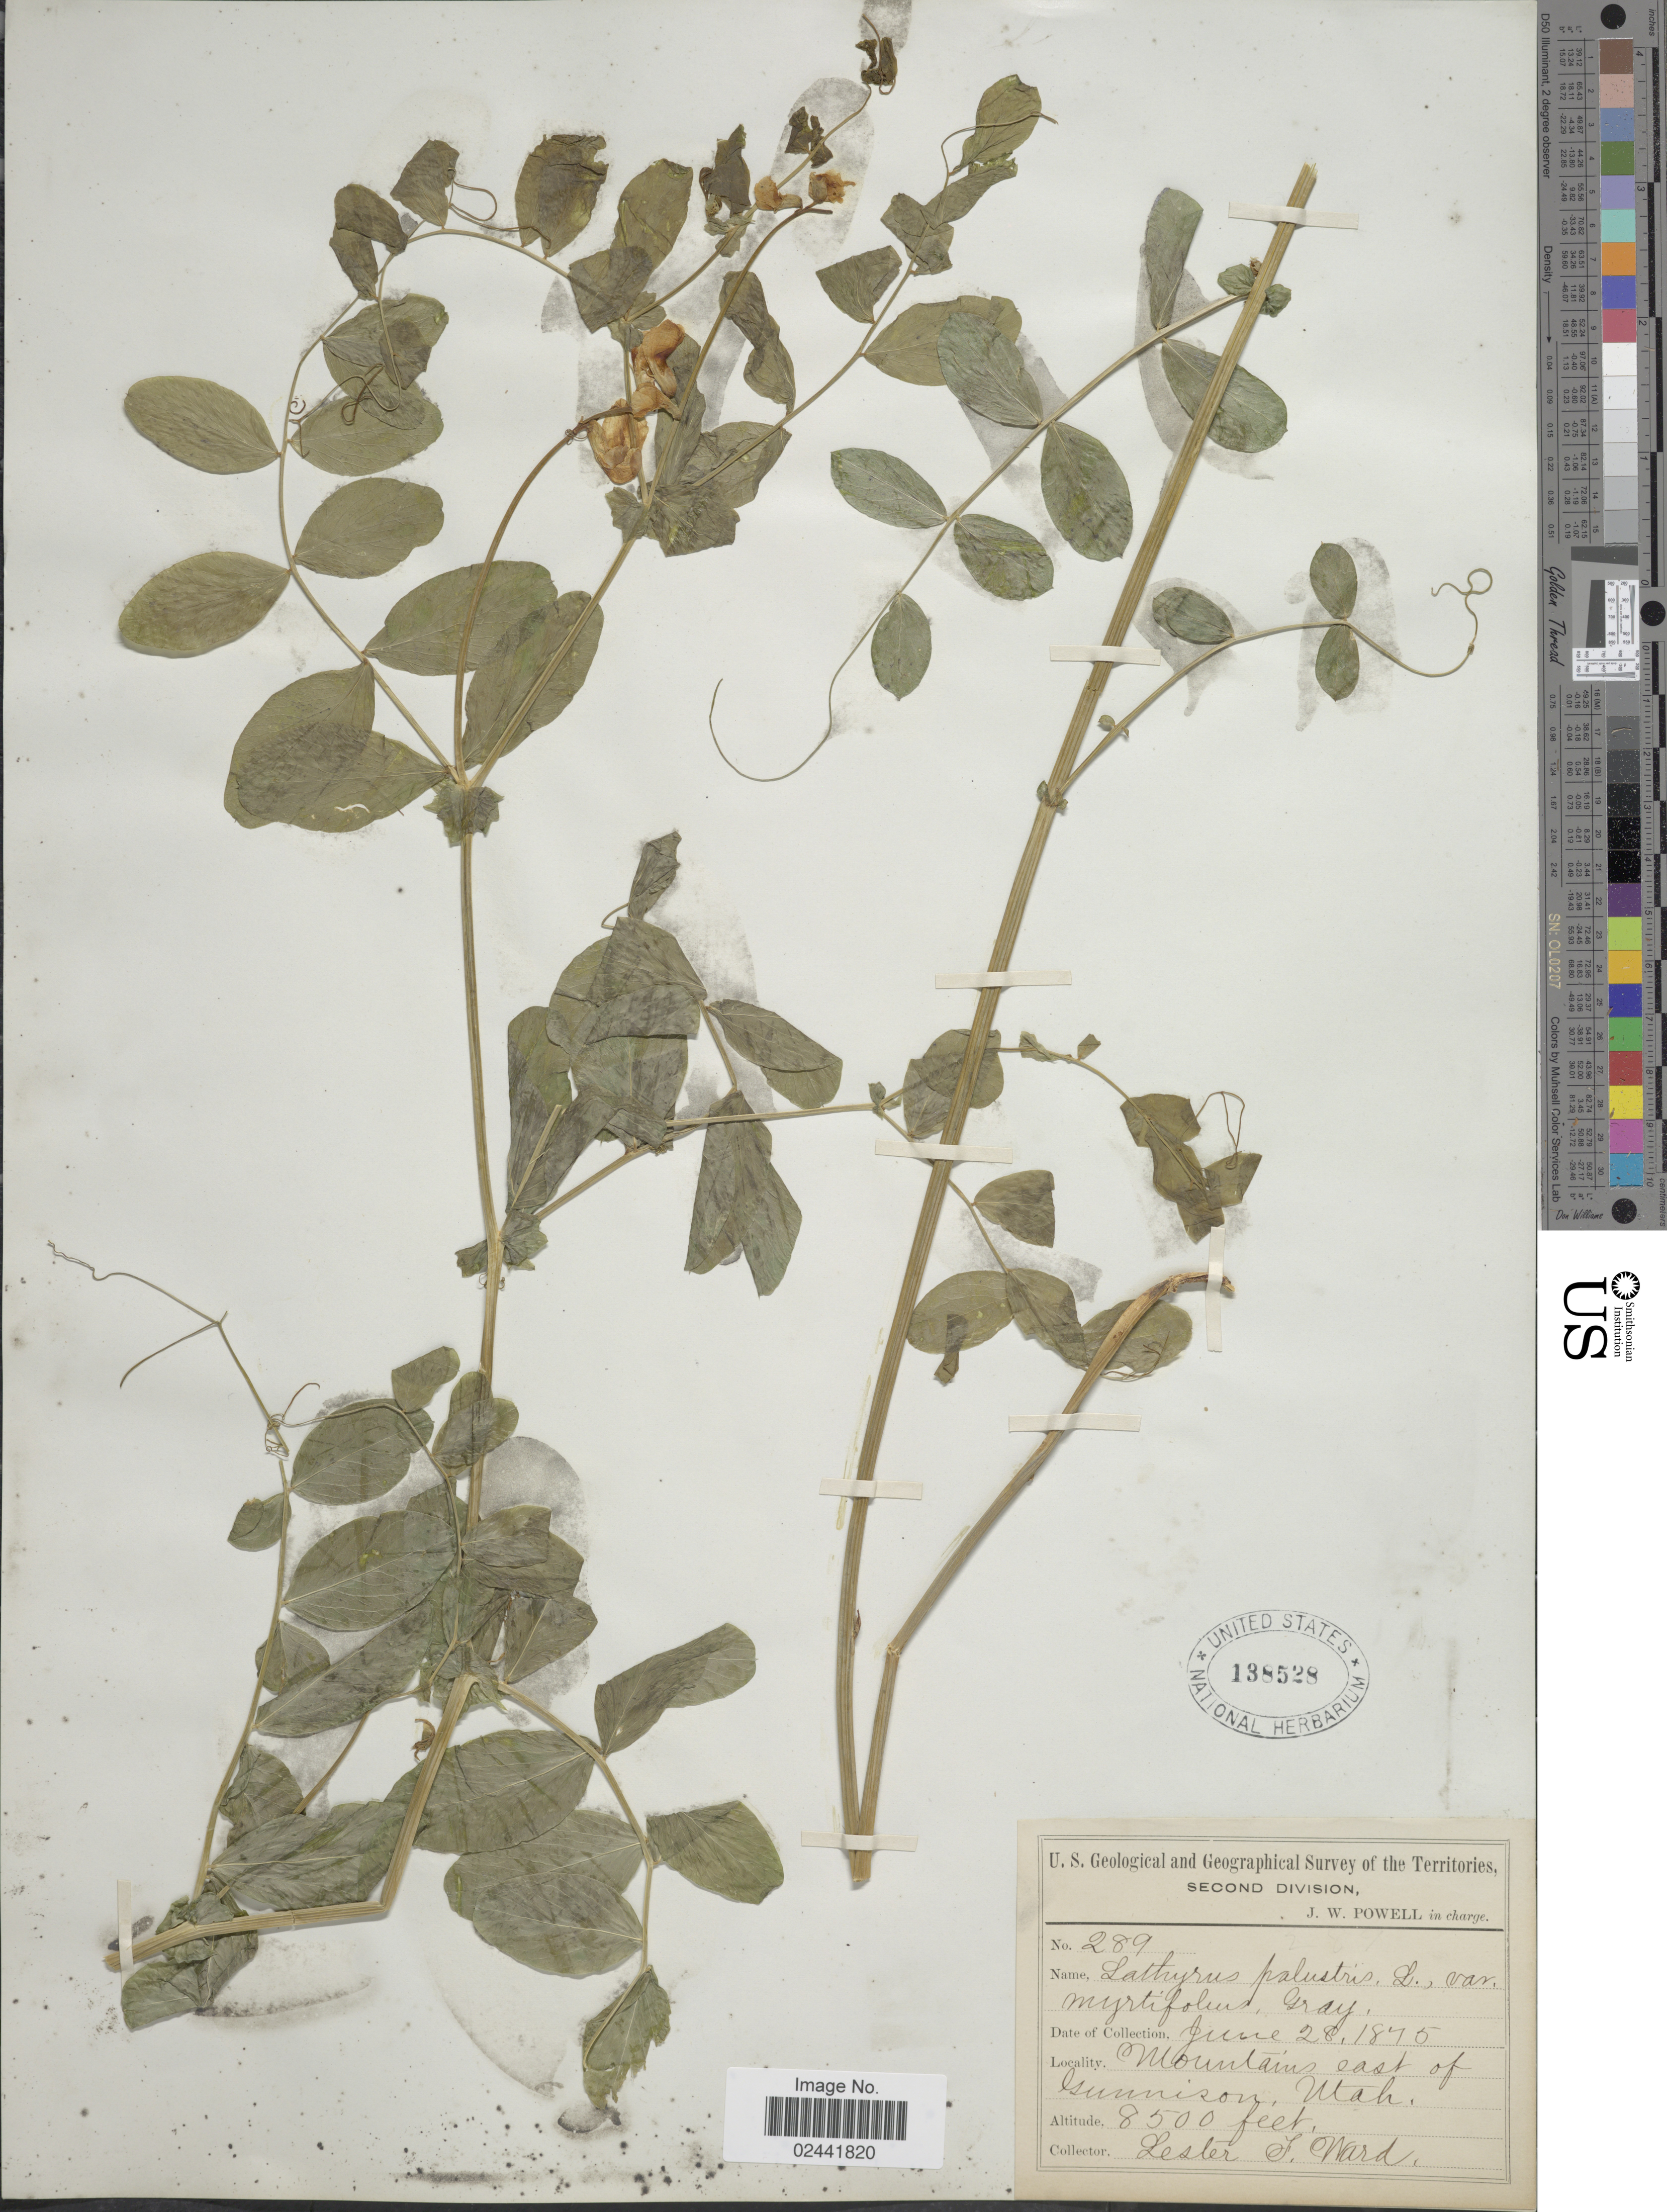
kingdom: Plantae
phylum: Tracheophyta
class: Magnoliopsida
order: Fabales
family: Fabaceae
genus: Lathyrus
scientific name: Lathyrus utahensis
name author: M.E. Jones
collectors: L. F. Ward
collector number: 289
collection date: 1875-06-28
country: United States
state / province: Utah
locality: Mountains east of Gunnison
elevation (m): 2591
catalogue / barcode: US 138528